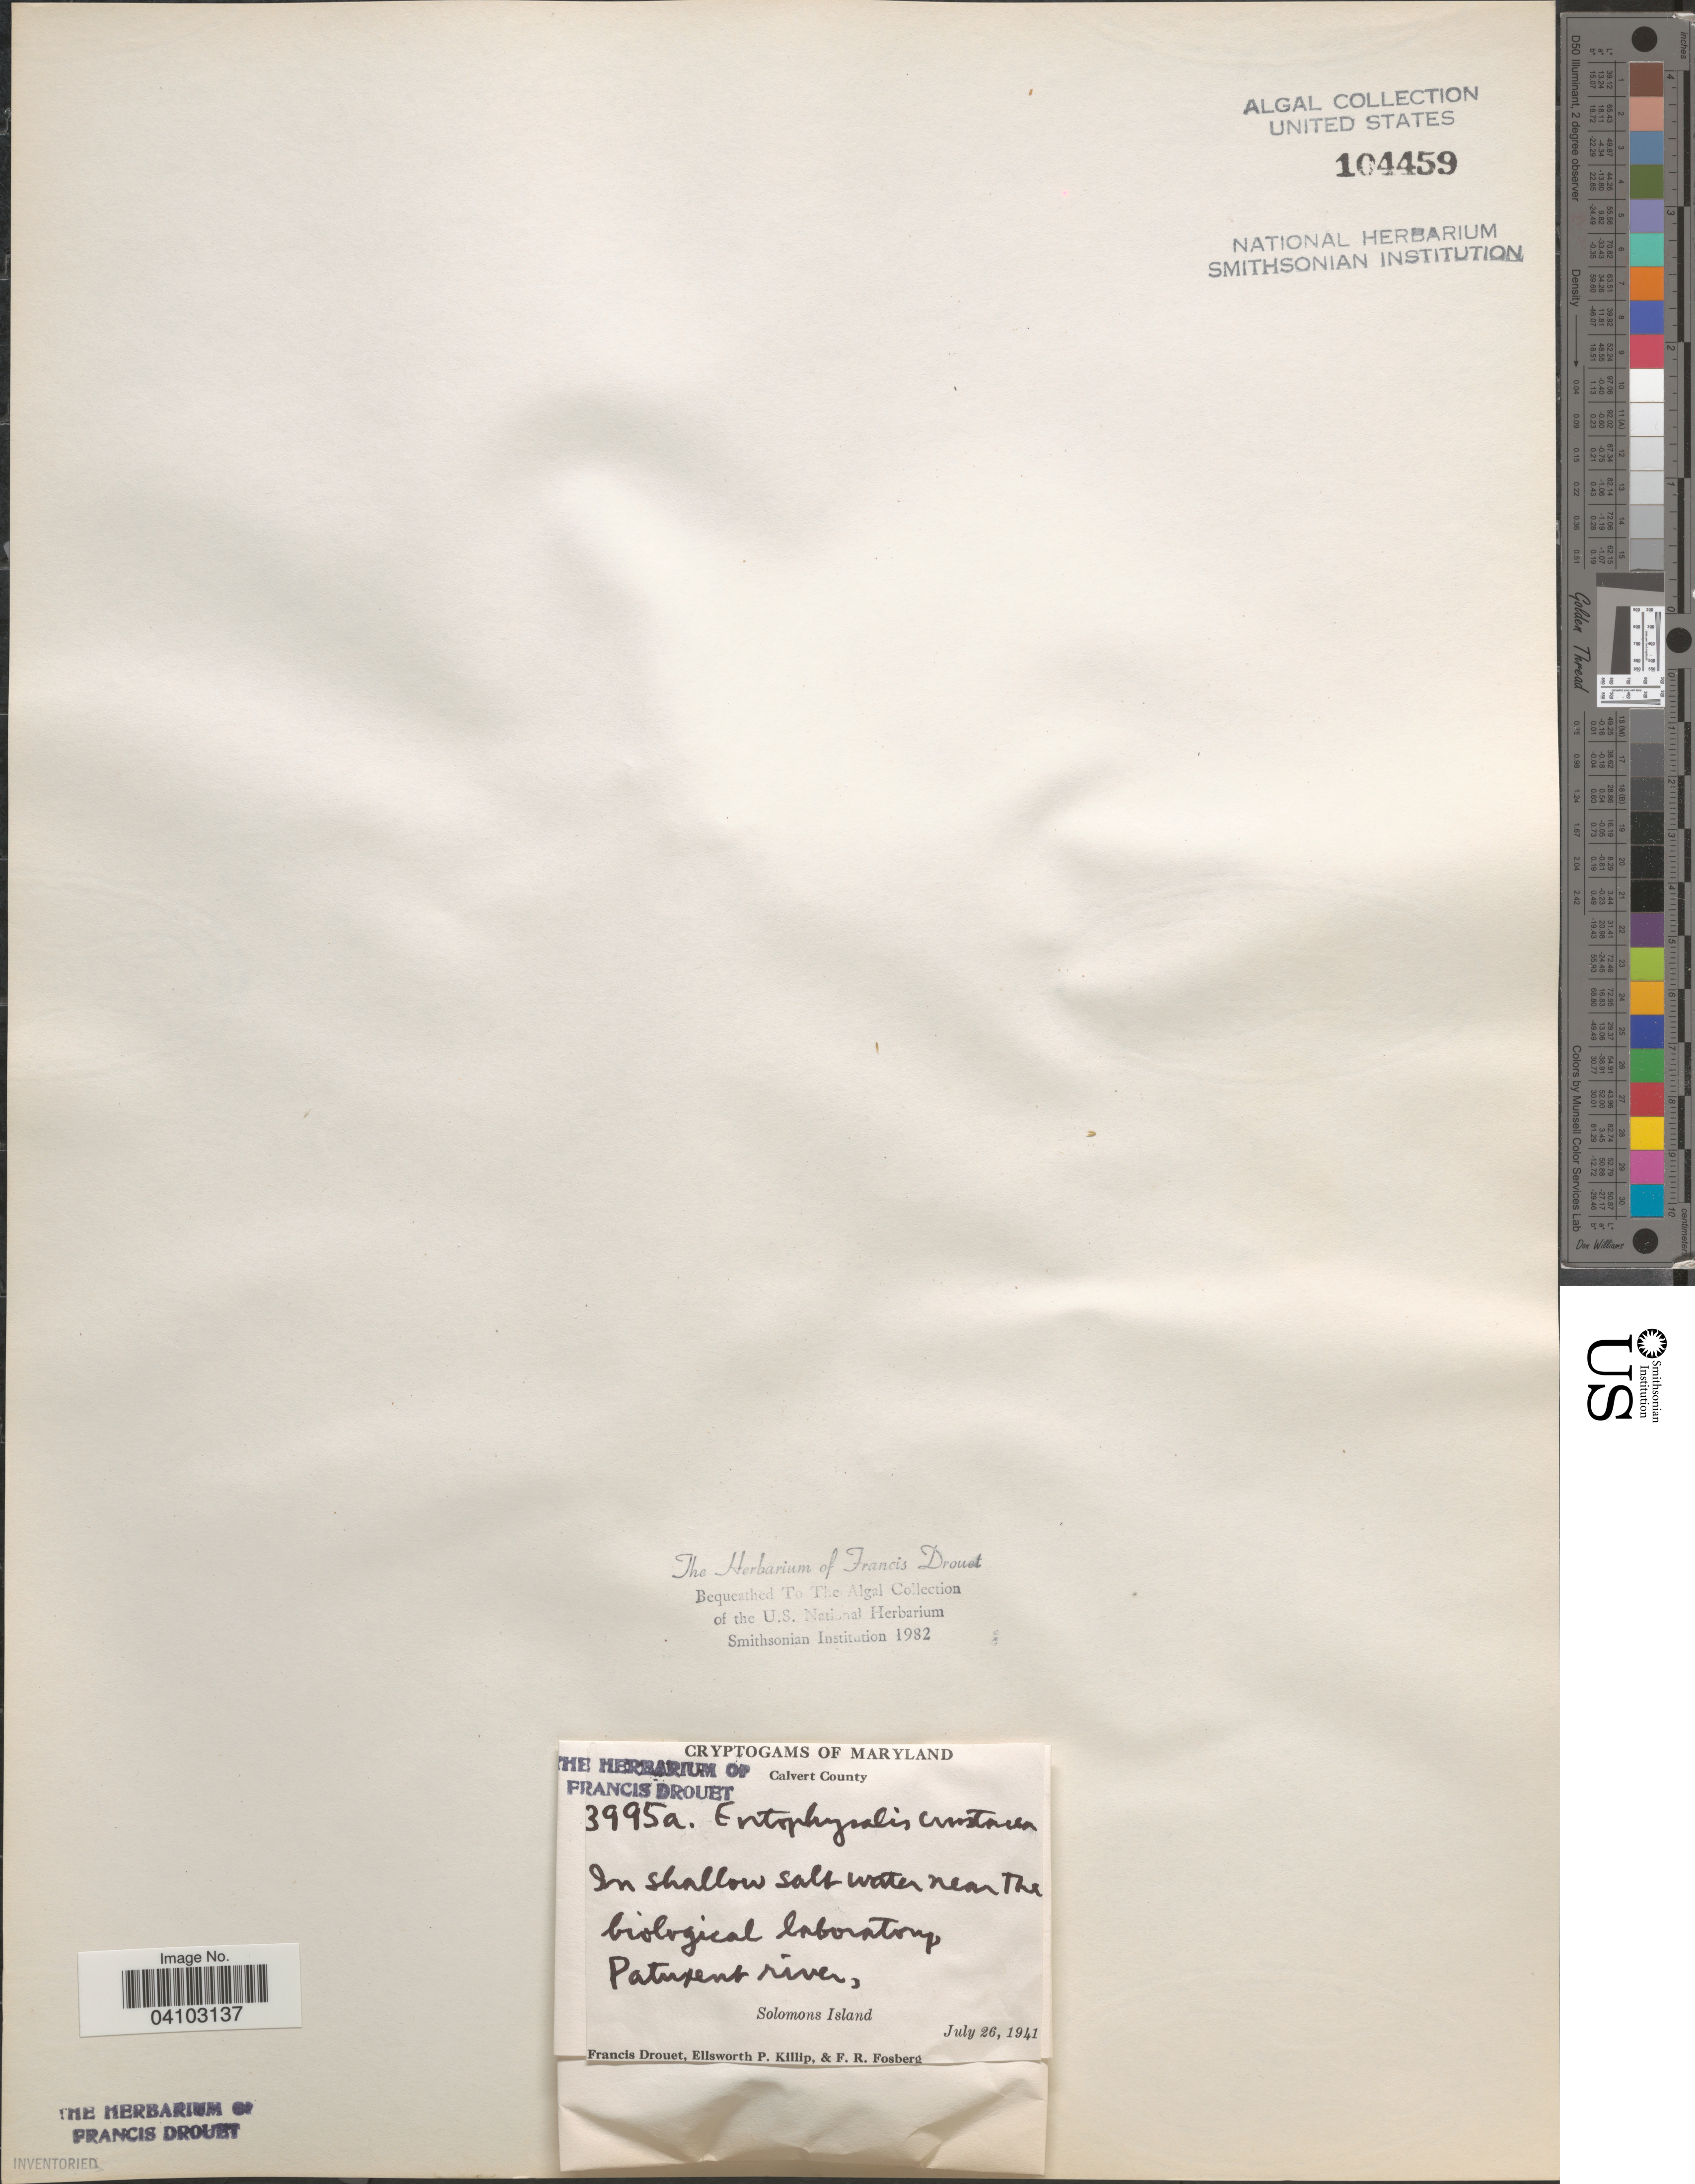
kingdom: Bacteria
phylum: Cyanobacteria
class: Cyanobacteriia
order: Cyanobacteriales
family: Chroococcaceae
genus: Entophysalis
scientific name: Entophysalis crustacea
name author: (J. Agardh) F.E. Drouet & W.A. Daily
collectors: F. E. Drouet, E. P. Killip & F. R. Fosberg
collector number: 3995a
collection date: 1941-07-26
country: United States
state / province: Maryland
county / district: Calvert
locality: Calvert County. In shallow salt water near the biological laboratory, Partuxent river, Solomons Island.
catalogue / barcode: US 104459